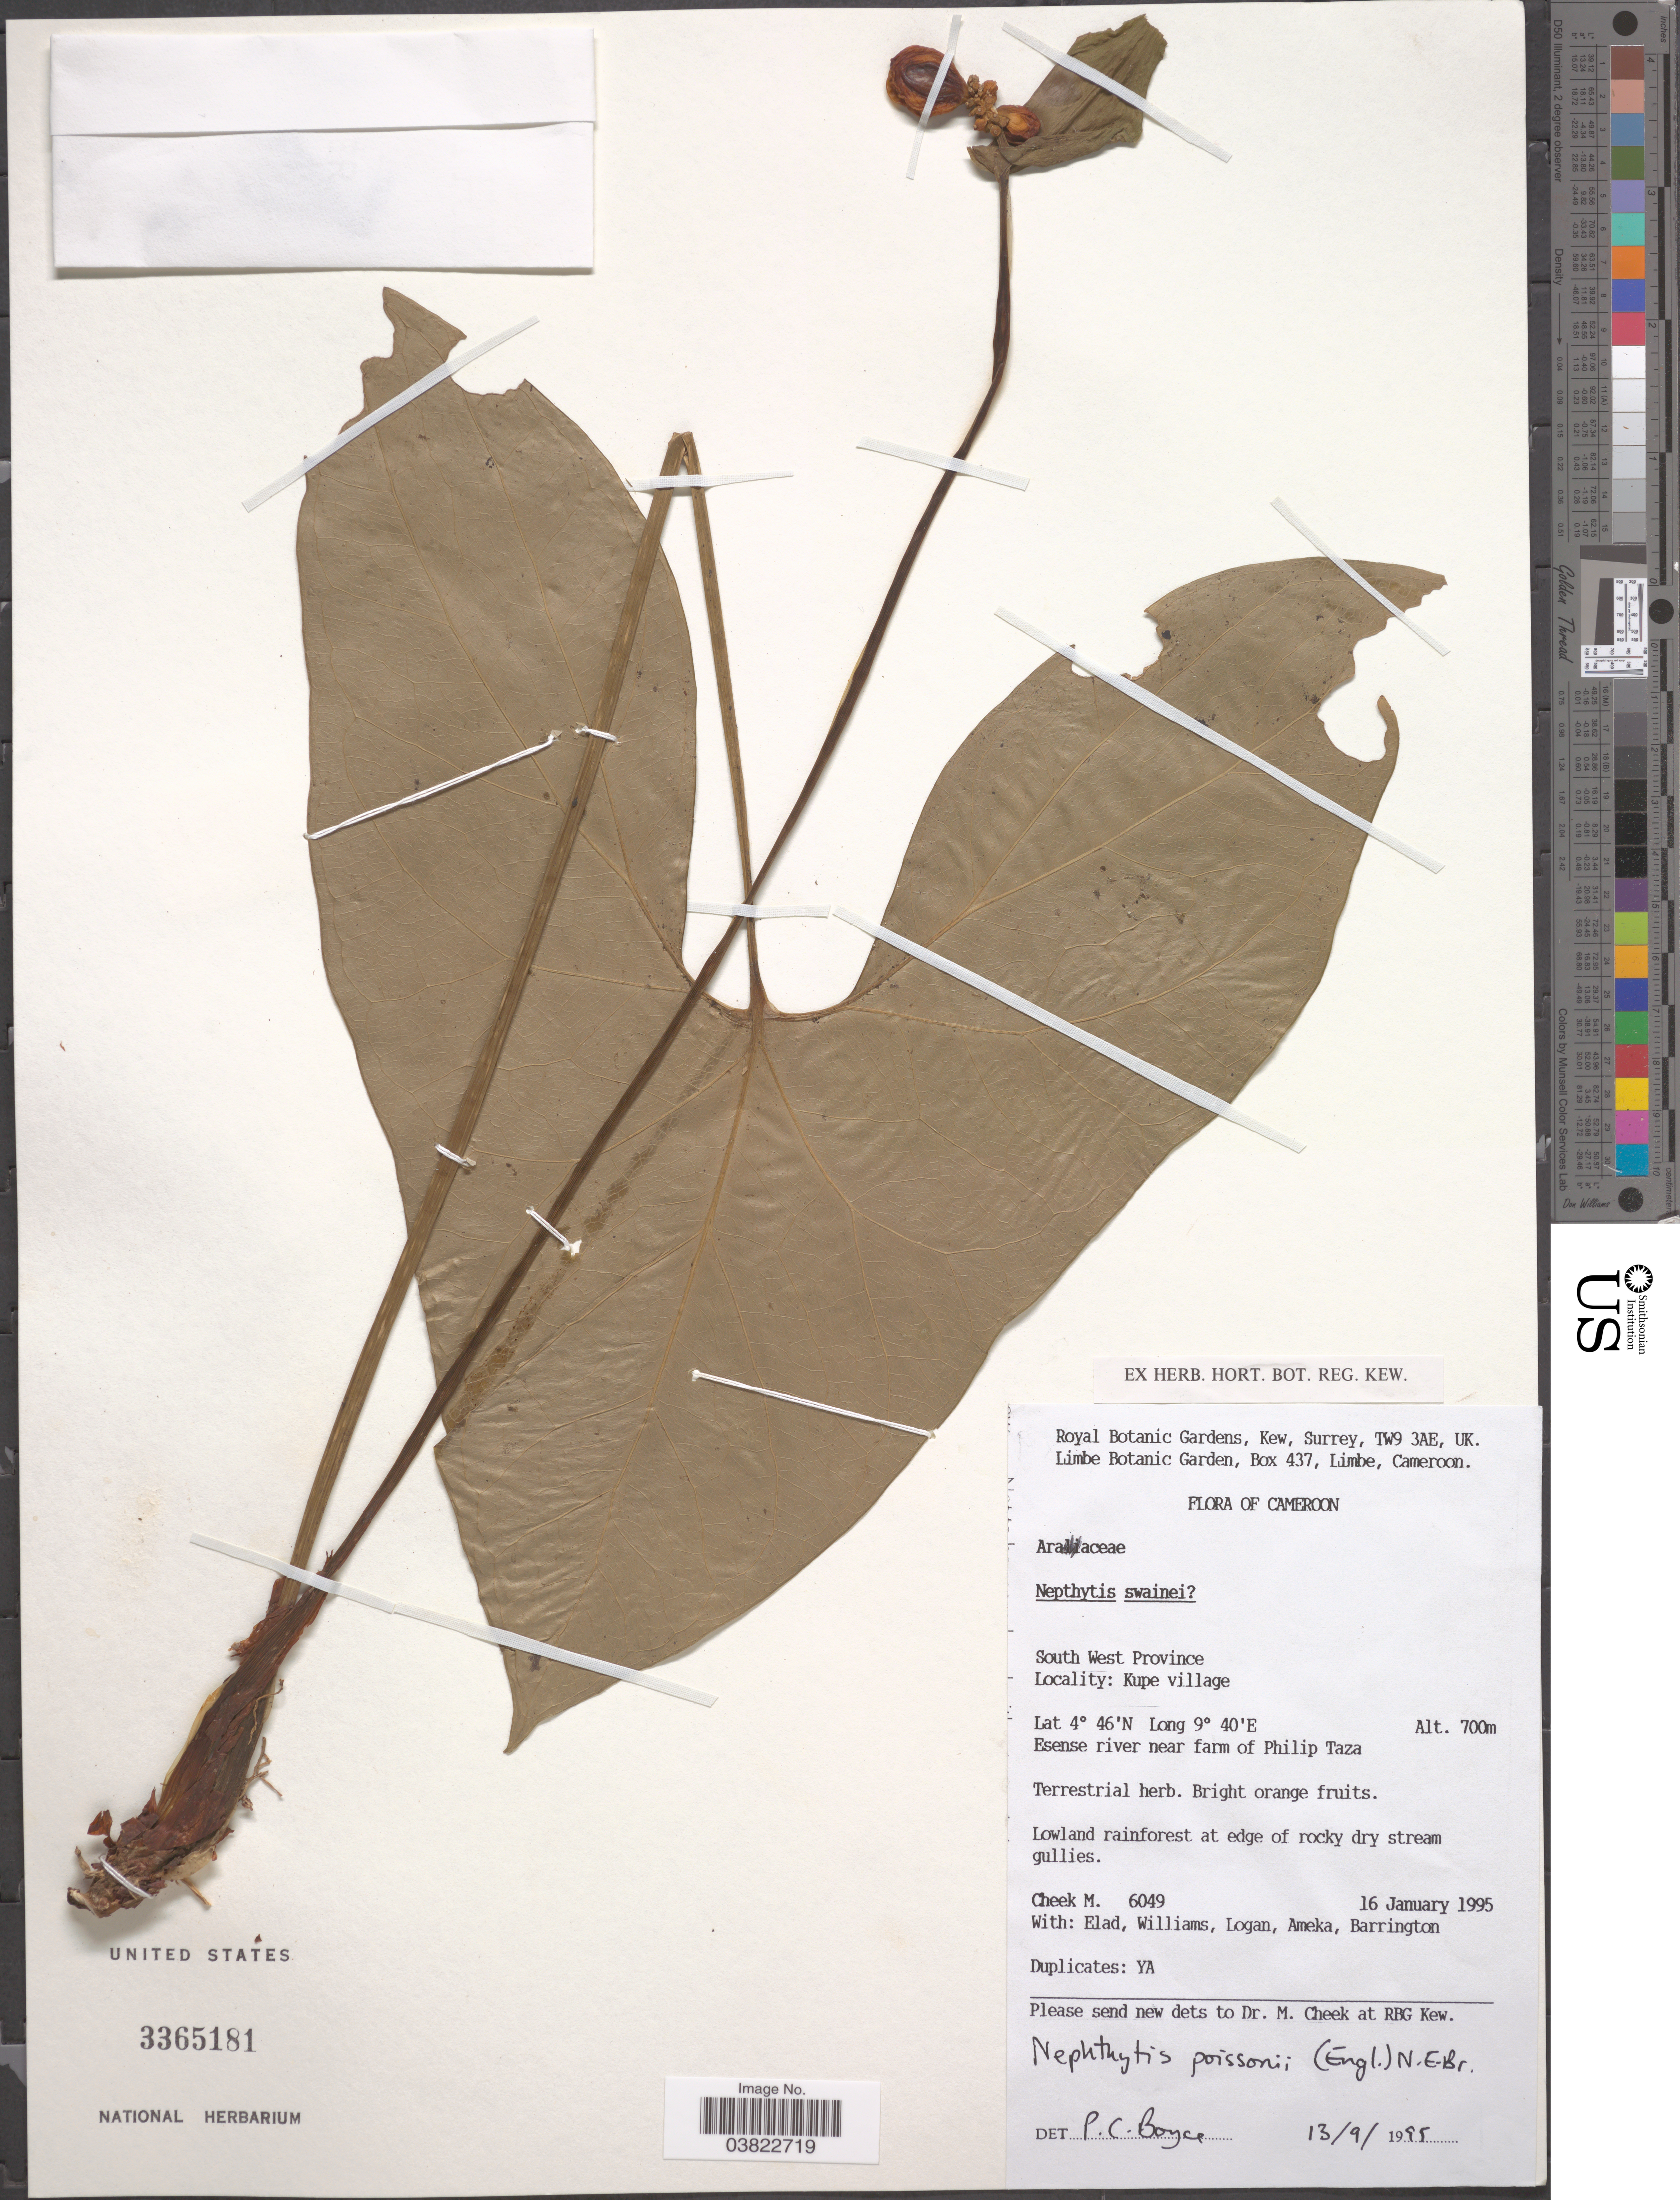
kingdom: Plantae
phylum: Tracheophyta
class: Liliopsida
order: Alismatales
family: Araceae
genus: Nephthytis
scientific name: Nephthytis poissonii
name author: (Engl.) N.E. Br.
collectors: M. Cheek, -. Elad, -- Williams, -. Logan & et al.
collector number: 6049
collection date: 1995-01-16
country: Cameroon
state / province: Sud-Ouest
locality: South West Province. Kupe village. Esense river near farm of Philip Taza. Lowland rainforest at edge of rocky dry stream gullies.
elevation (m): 700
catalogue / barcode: US 3365181